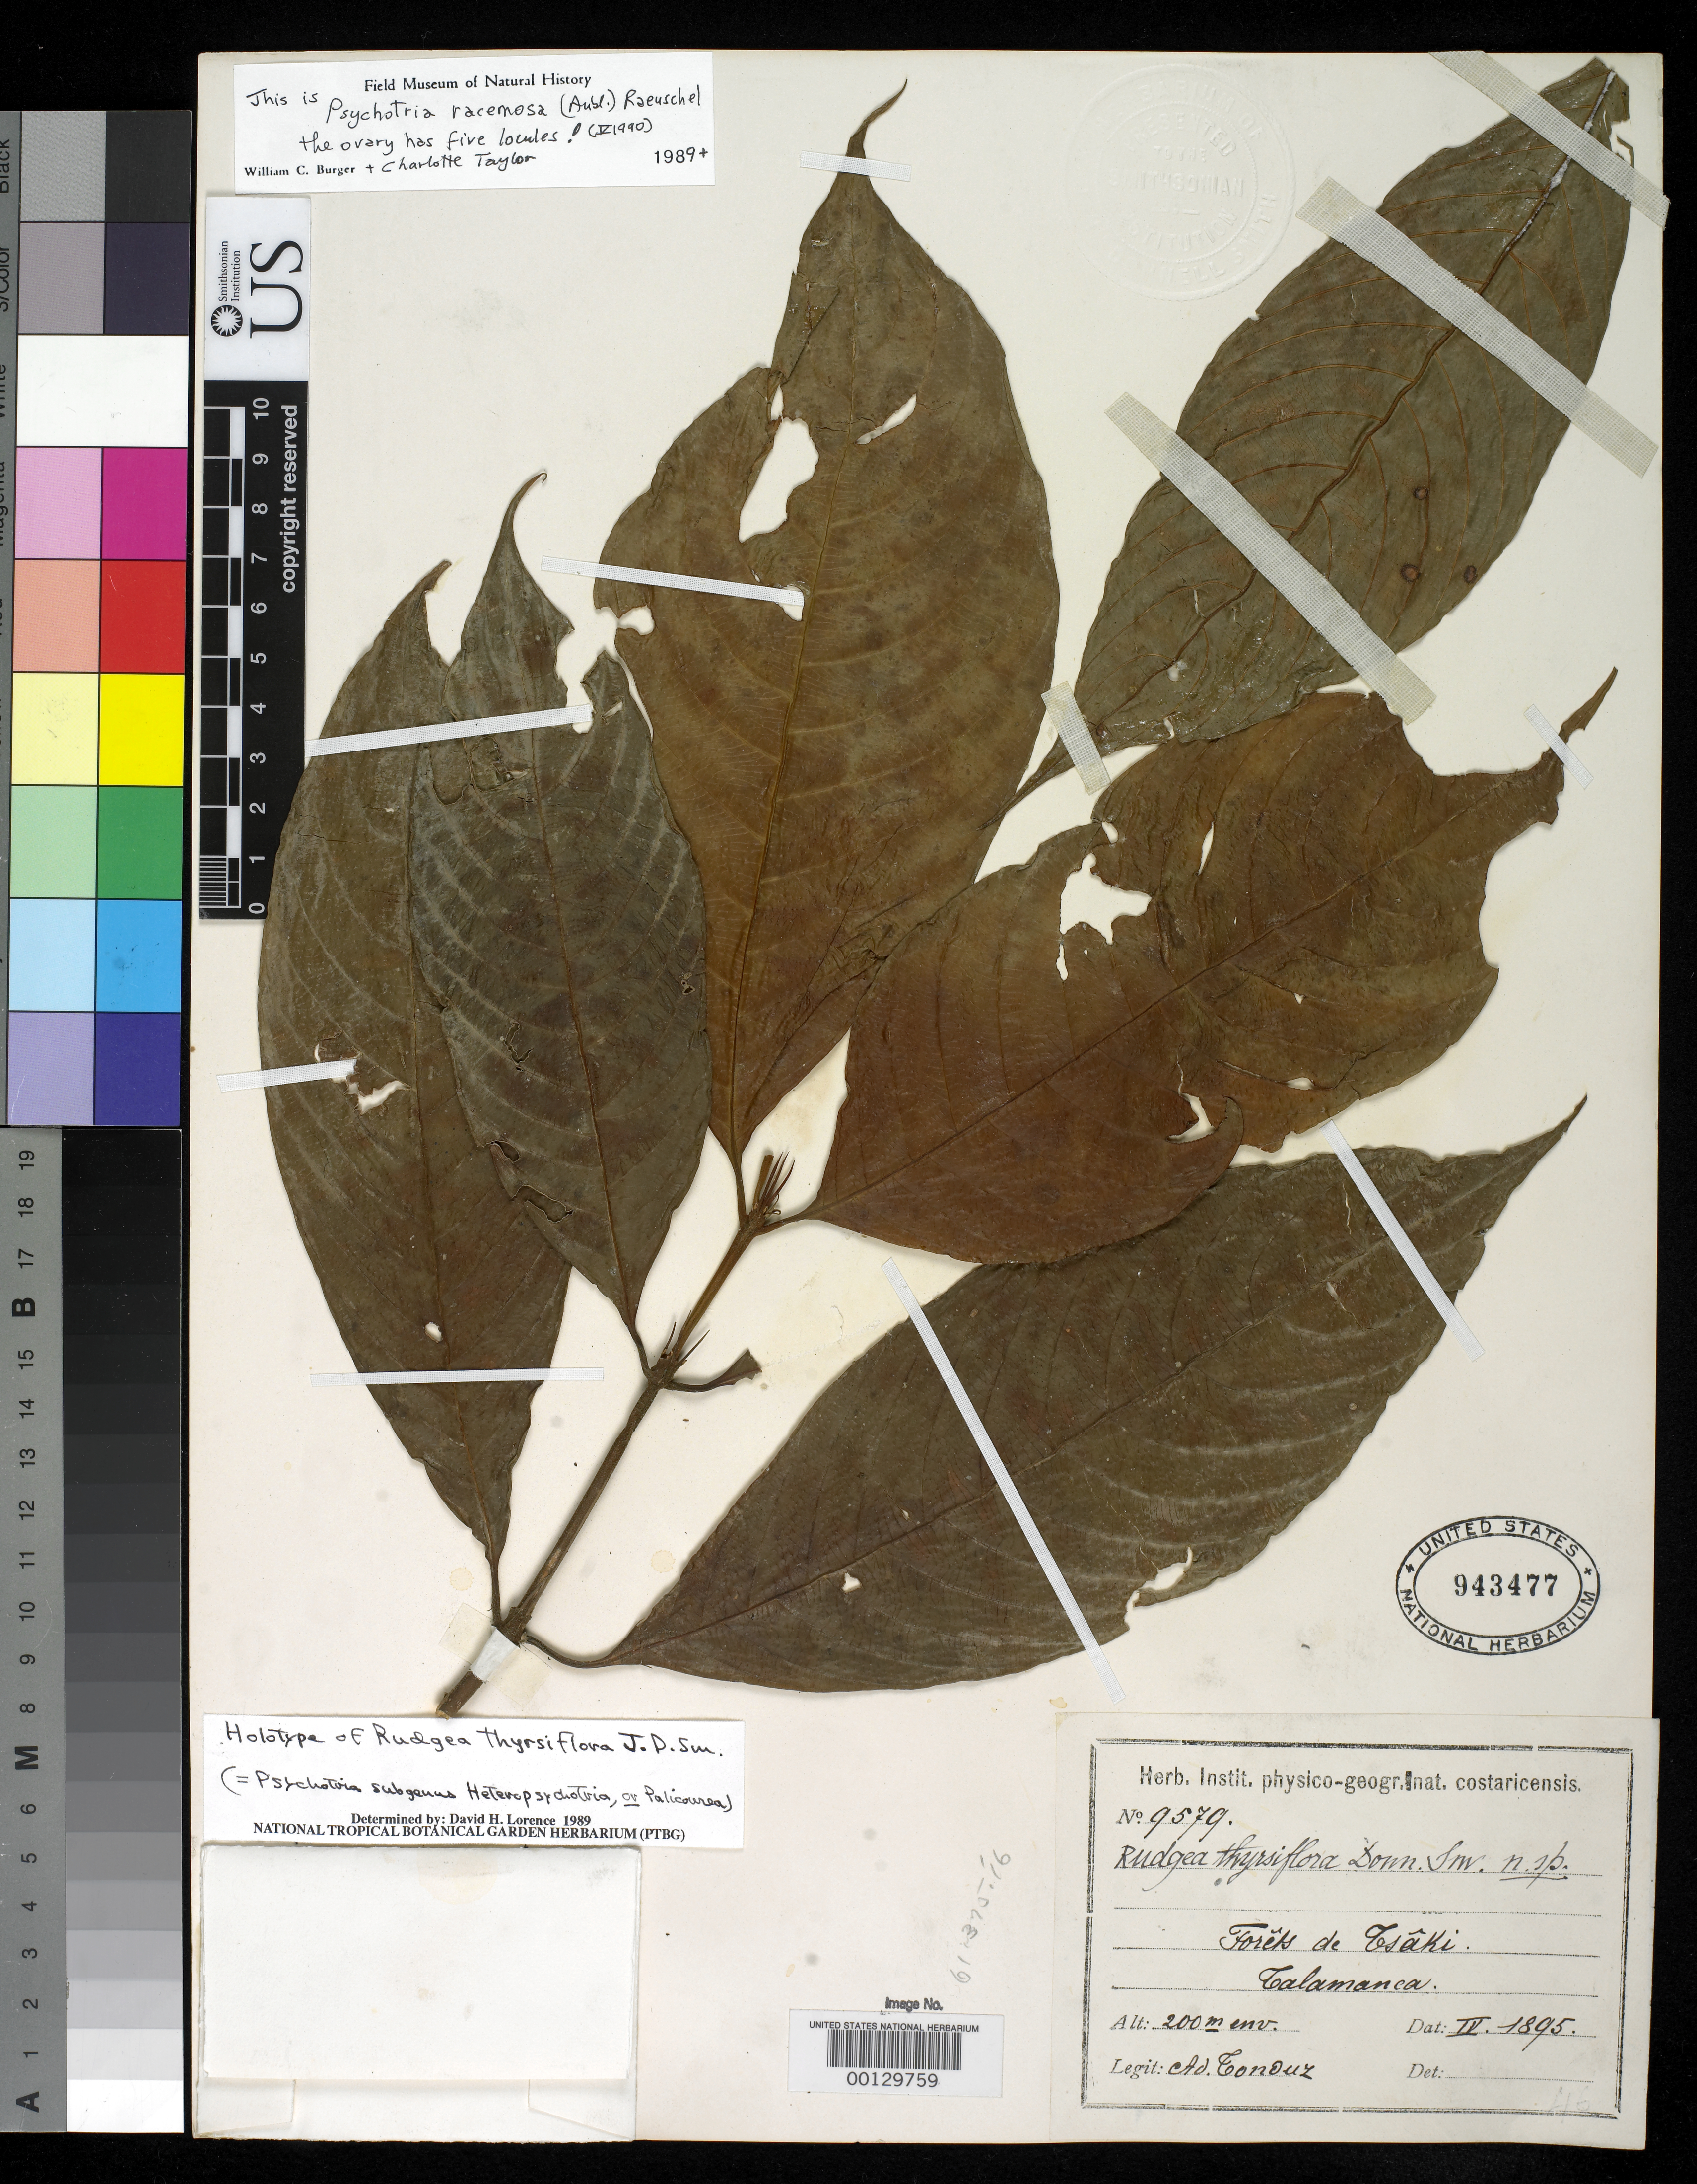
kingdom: Plantae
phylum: Tracheophyta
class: Magnoliopsida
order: Gentianales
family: Rubiaceae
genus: Rudgea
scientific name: Rudgea thyrsiflora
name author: Donn. Sm.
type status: Holotype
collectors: A. Tonduz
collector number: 9579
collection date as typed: Apr 1895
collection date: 1895-04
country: Costa Rica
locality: Talamanca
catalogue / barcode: US 943477